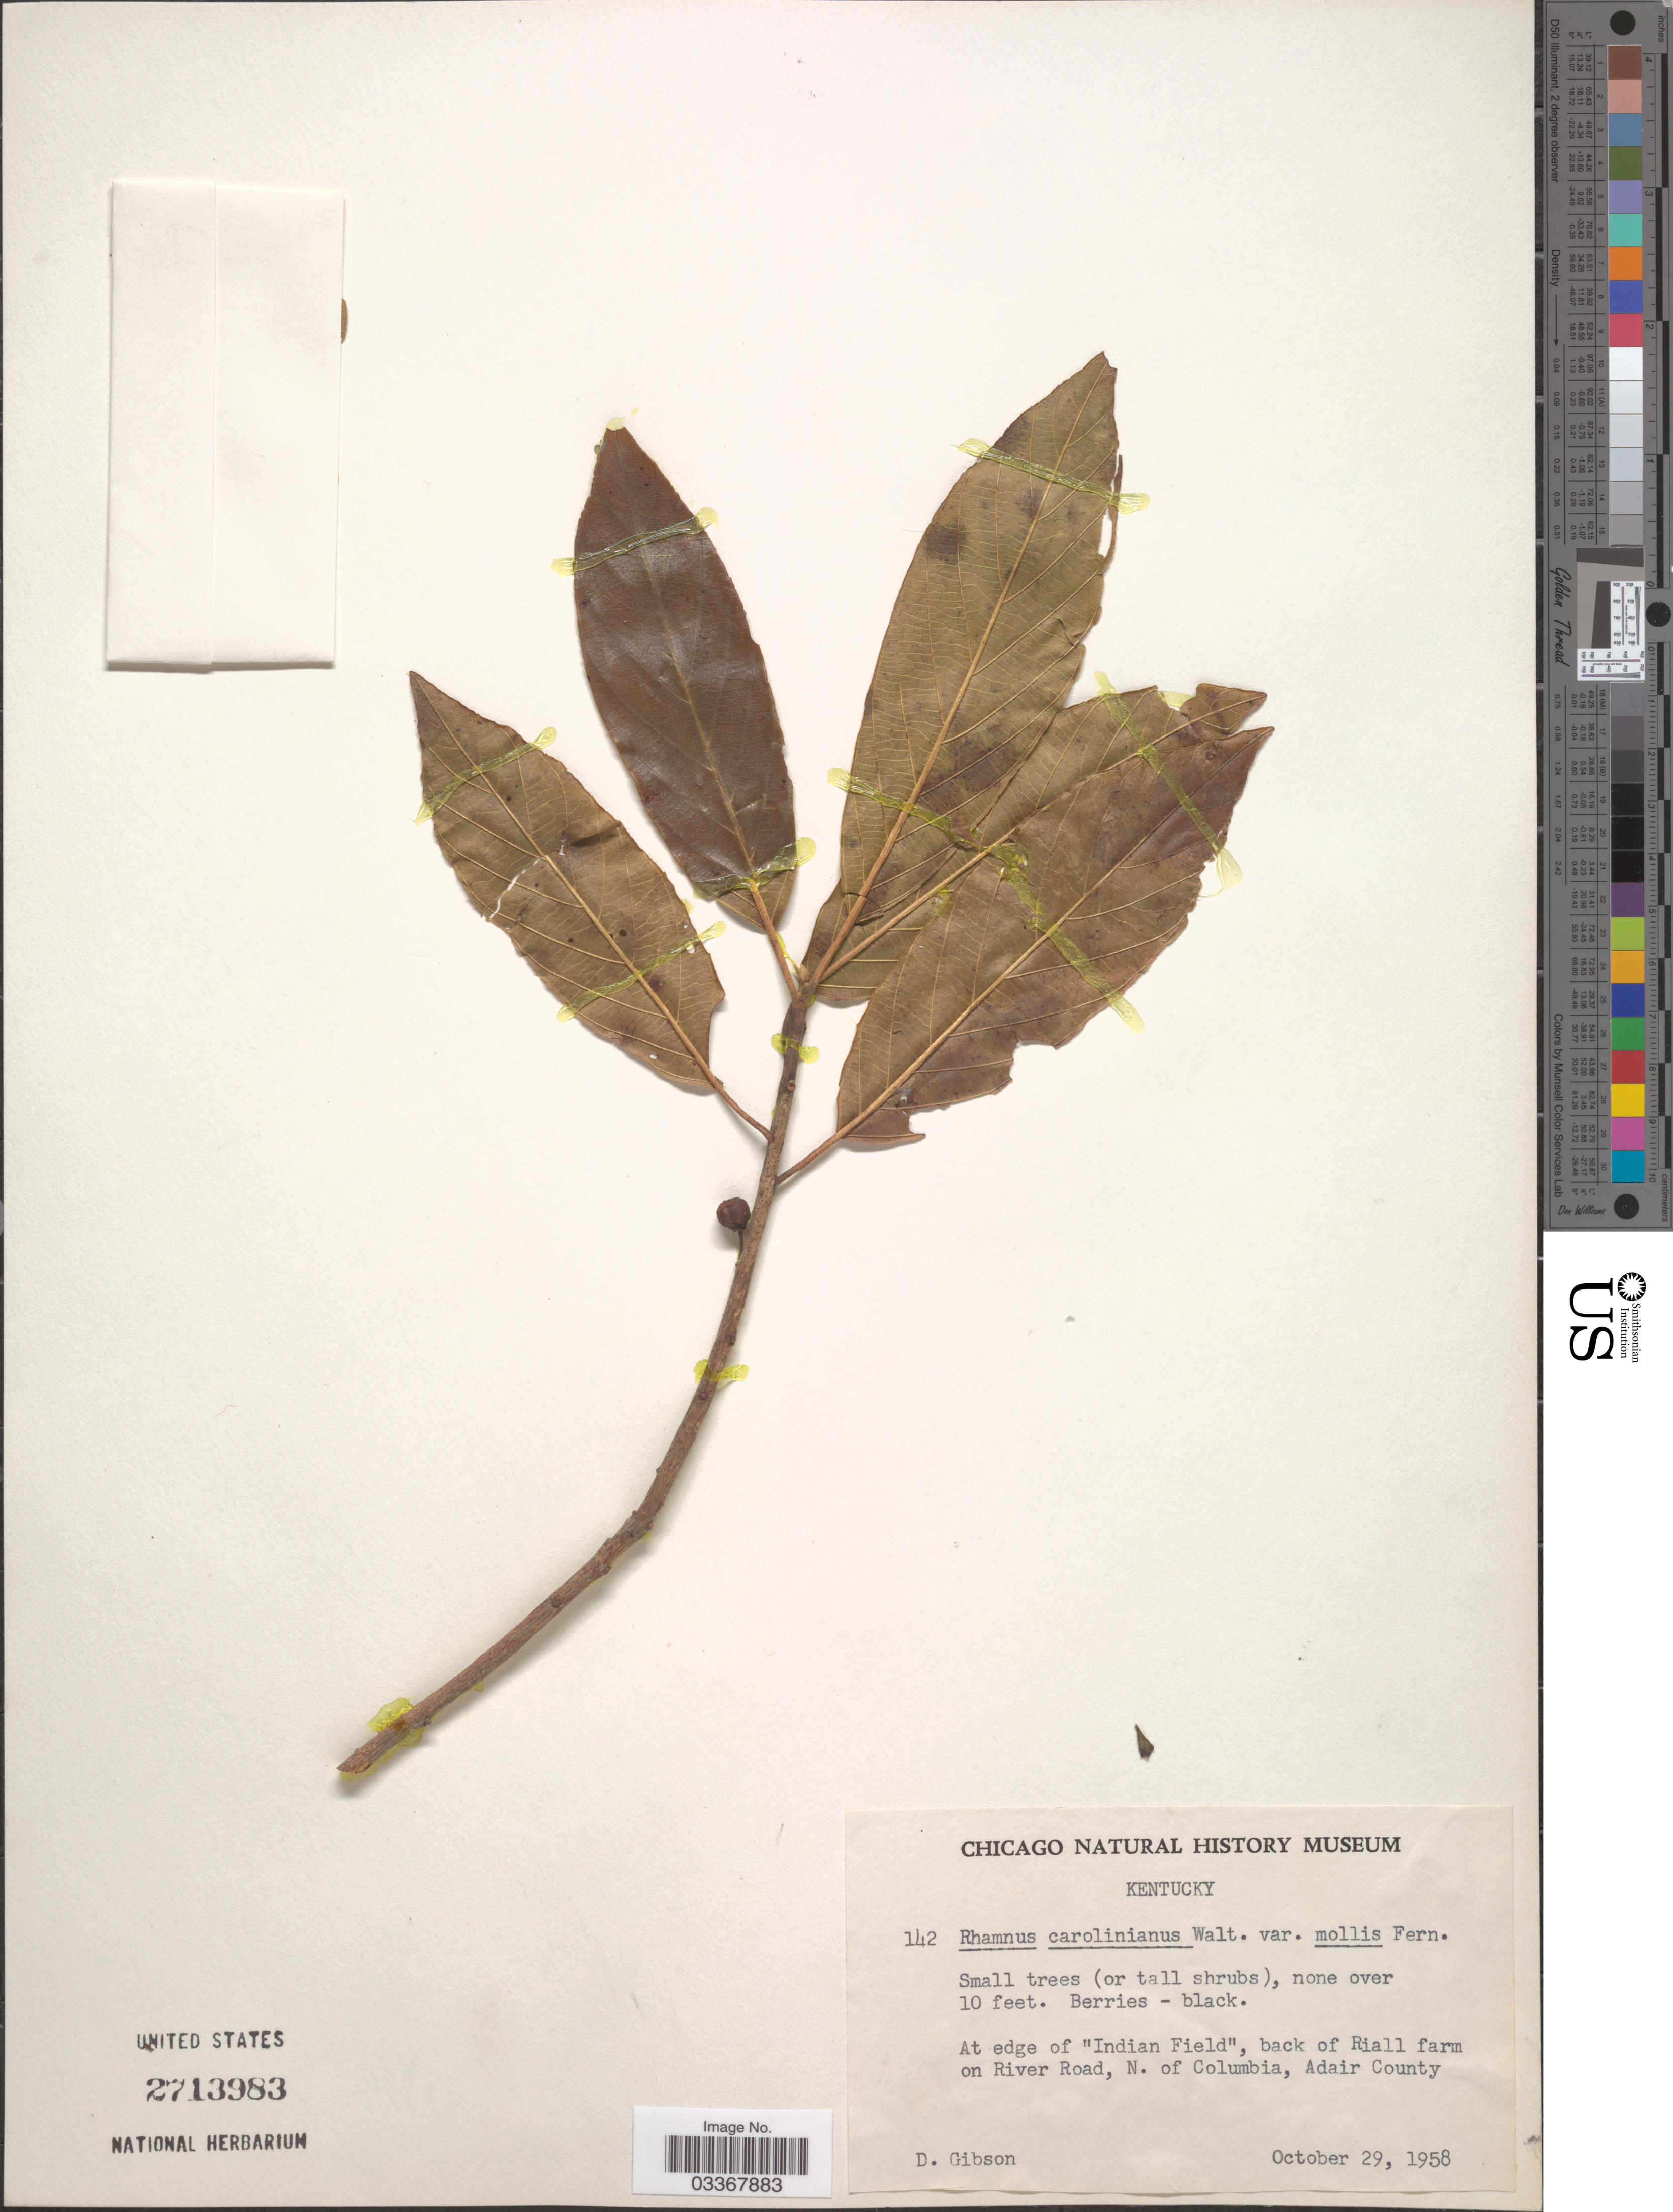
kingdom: Plantae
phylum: Tracheophyta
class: Magnoliopsida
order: Rosales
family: Rhamnaceae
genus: Frangula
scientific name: Frangula caroliniana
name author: (Walter) A. Gray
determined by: Strong, Mark T., (BOT), Smithsonian Institution - National Museum of Natural History (UNITED STATES)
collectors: D. Gibson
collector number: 142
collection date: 1958-10-29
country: United States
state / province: Kentucky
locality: At edge of "Indian Field", back of Riall farm on River Road, N. of Columbia, Adair County.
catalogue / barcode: US 2713983